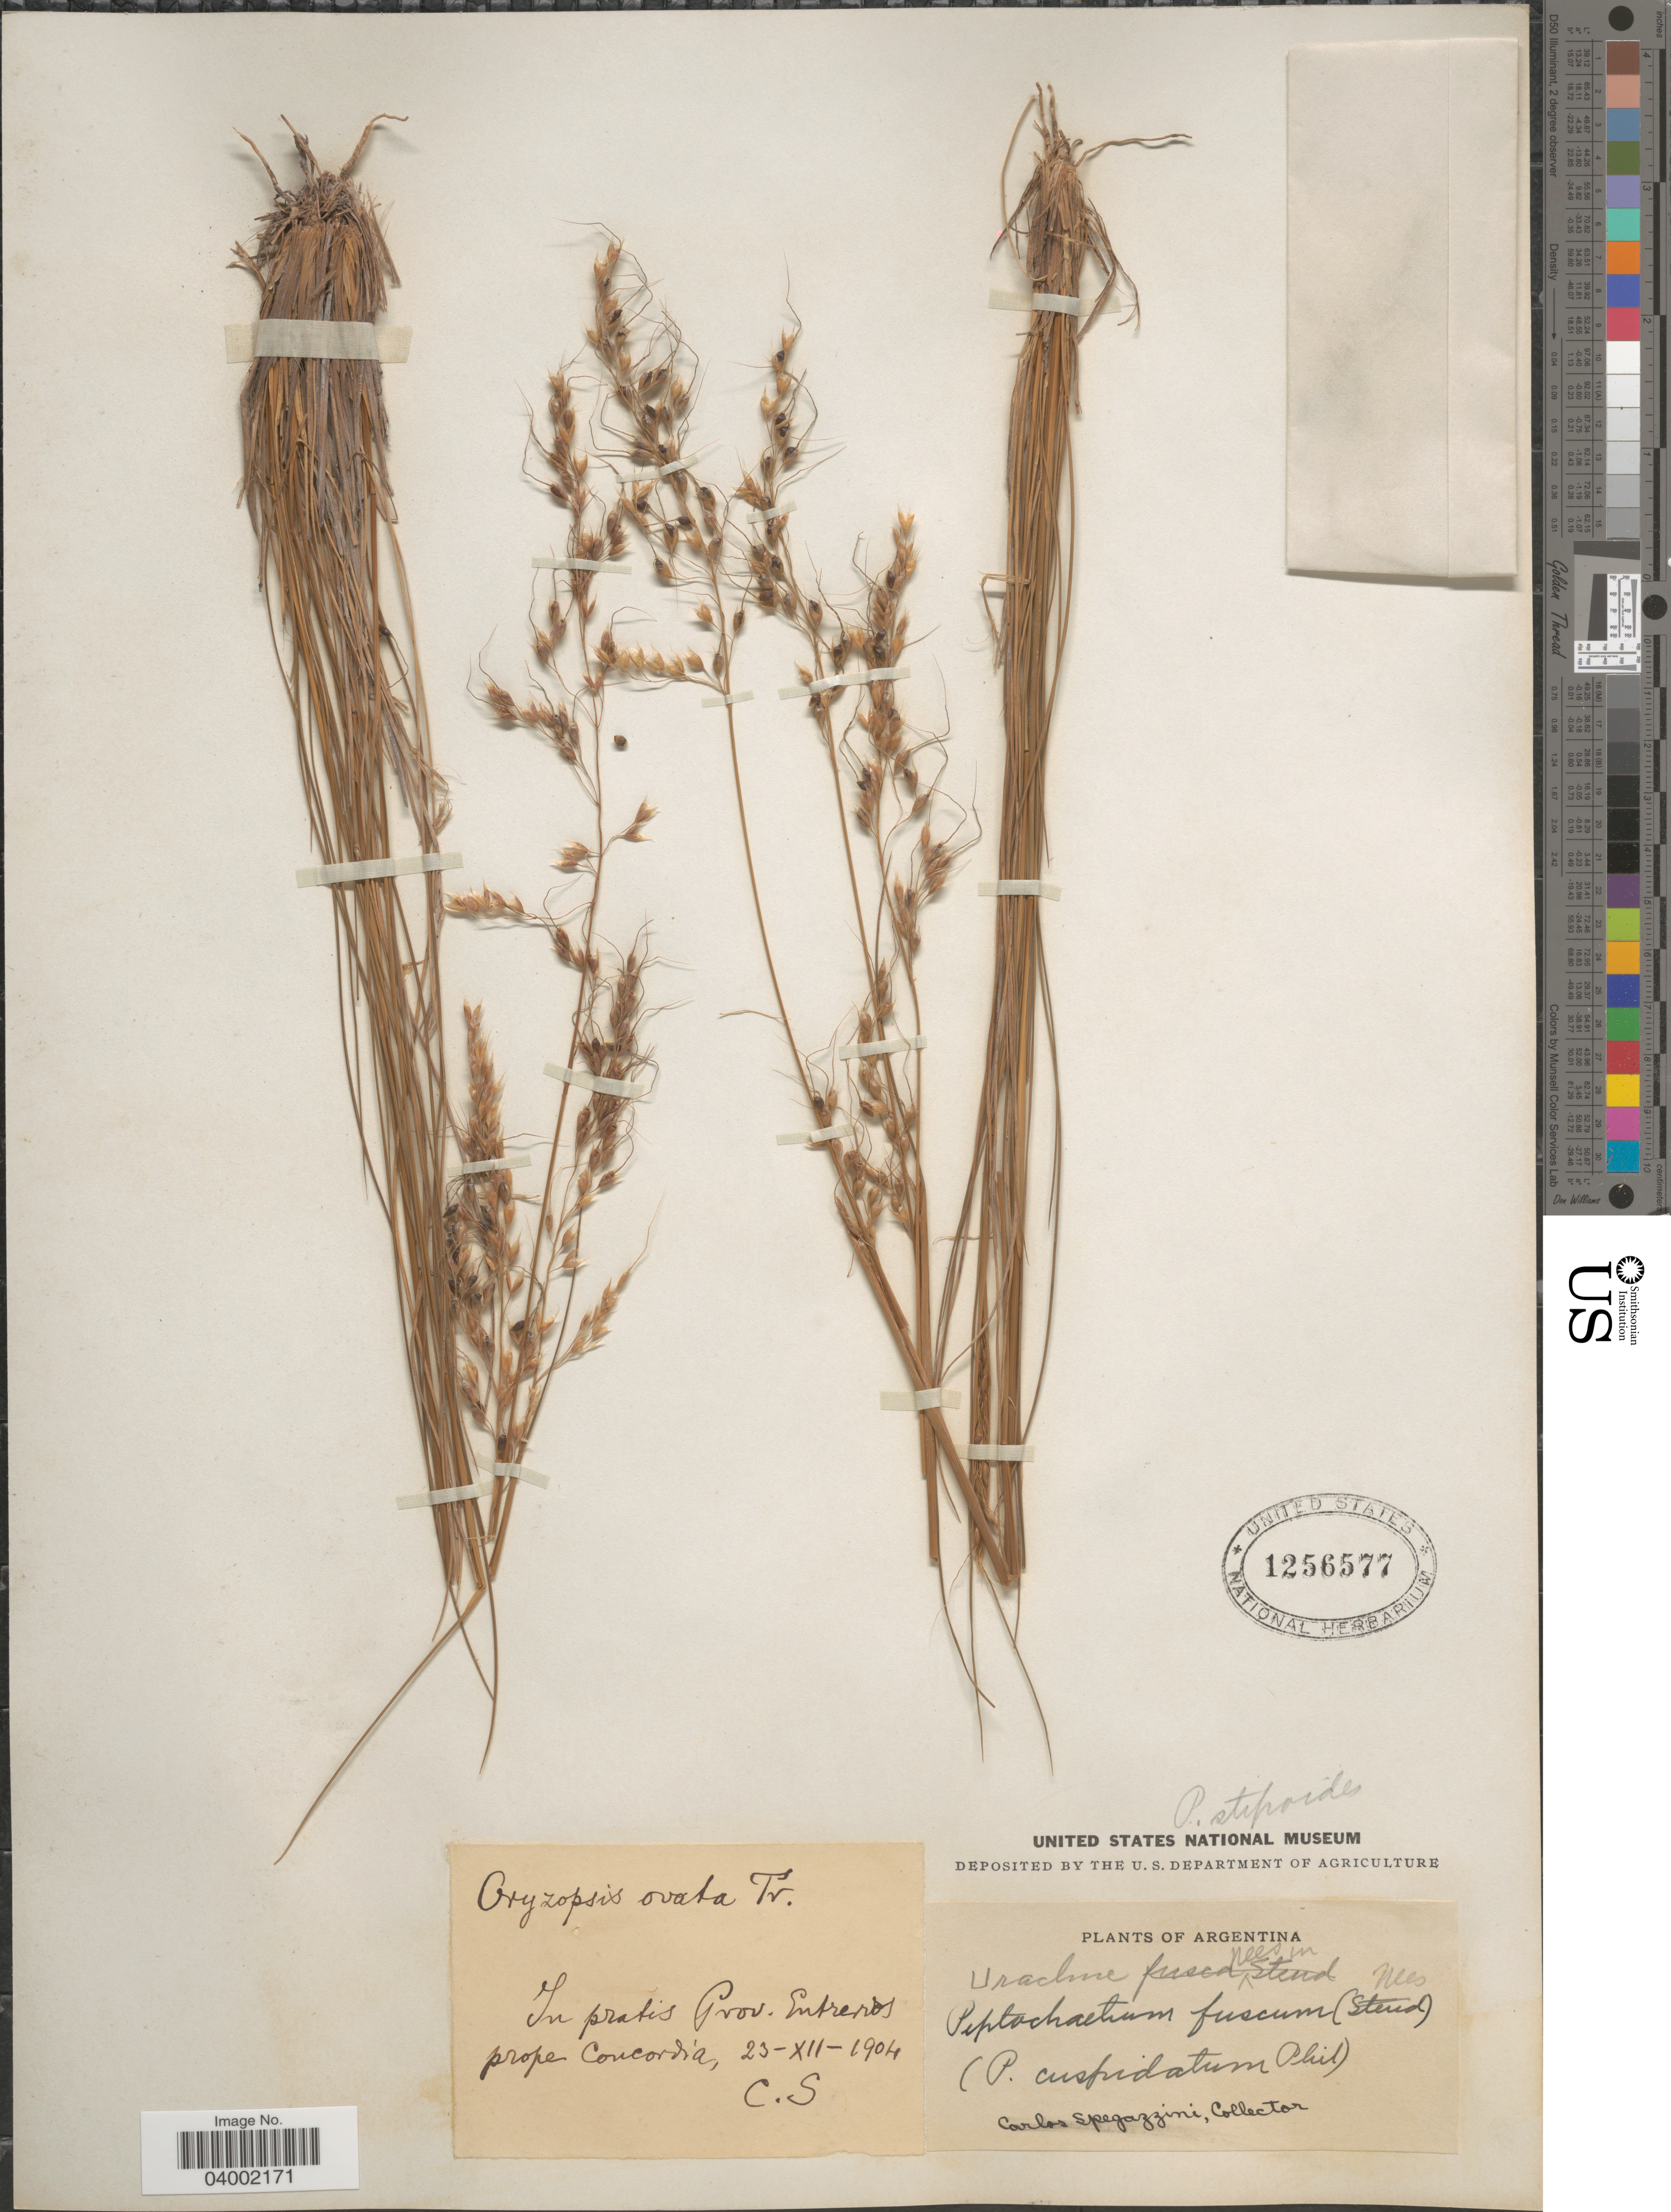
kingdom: Plantae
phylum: Tracheophyta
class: Liliopsida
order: Poales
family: Poaceae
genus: Piptochaetium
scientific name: Piptochaetium stipoides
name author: (Trin. & Rupr.) Hack. & Arechav.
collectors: C. L. Spegazzini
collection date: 1904-12-23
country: Argentina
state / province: Entre Rios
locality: In pratis Prov. Entre rios, prope Concordía.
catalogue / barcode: US 1256577